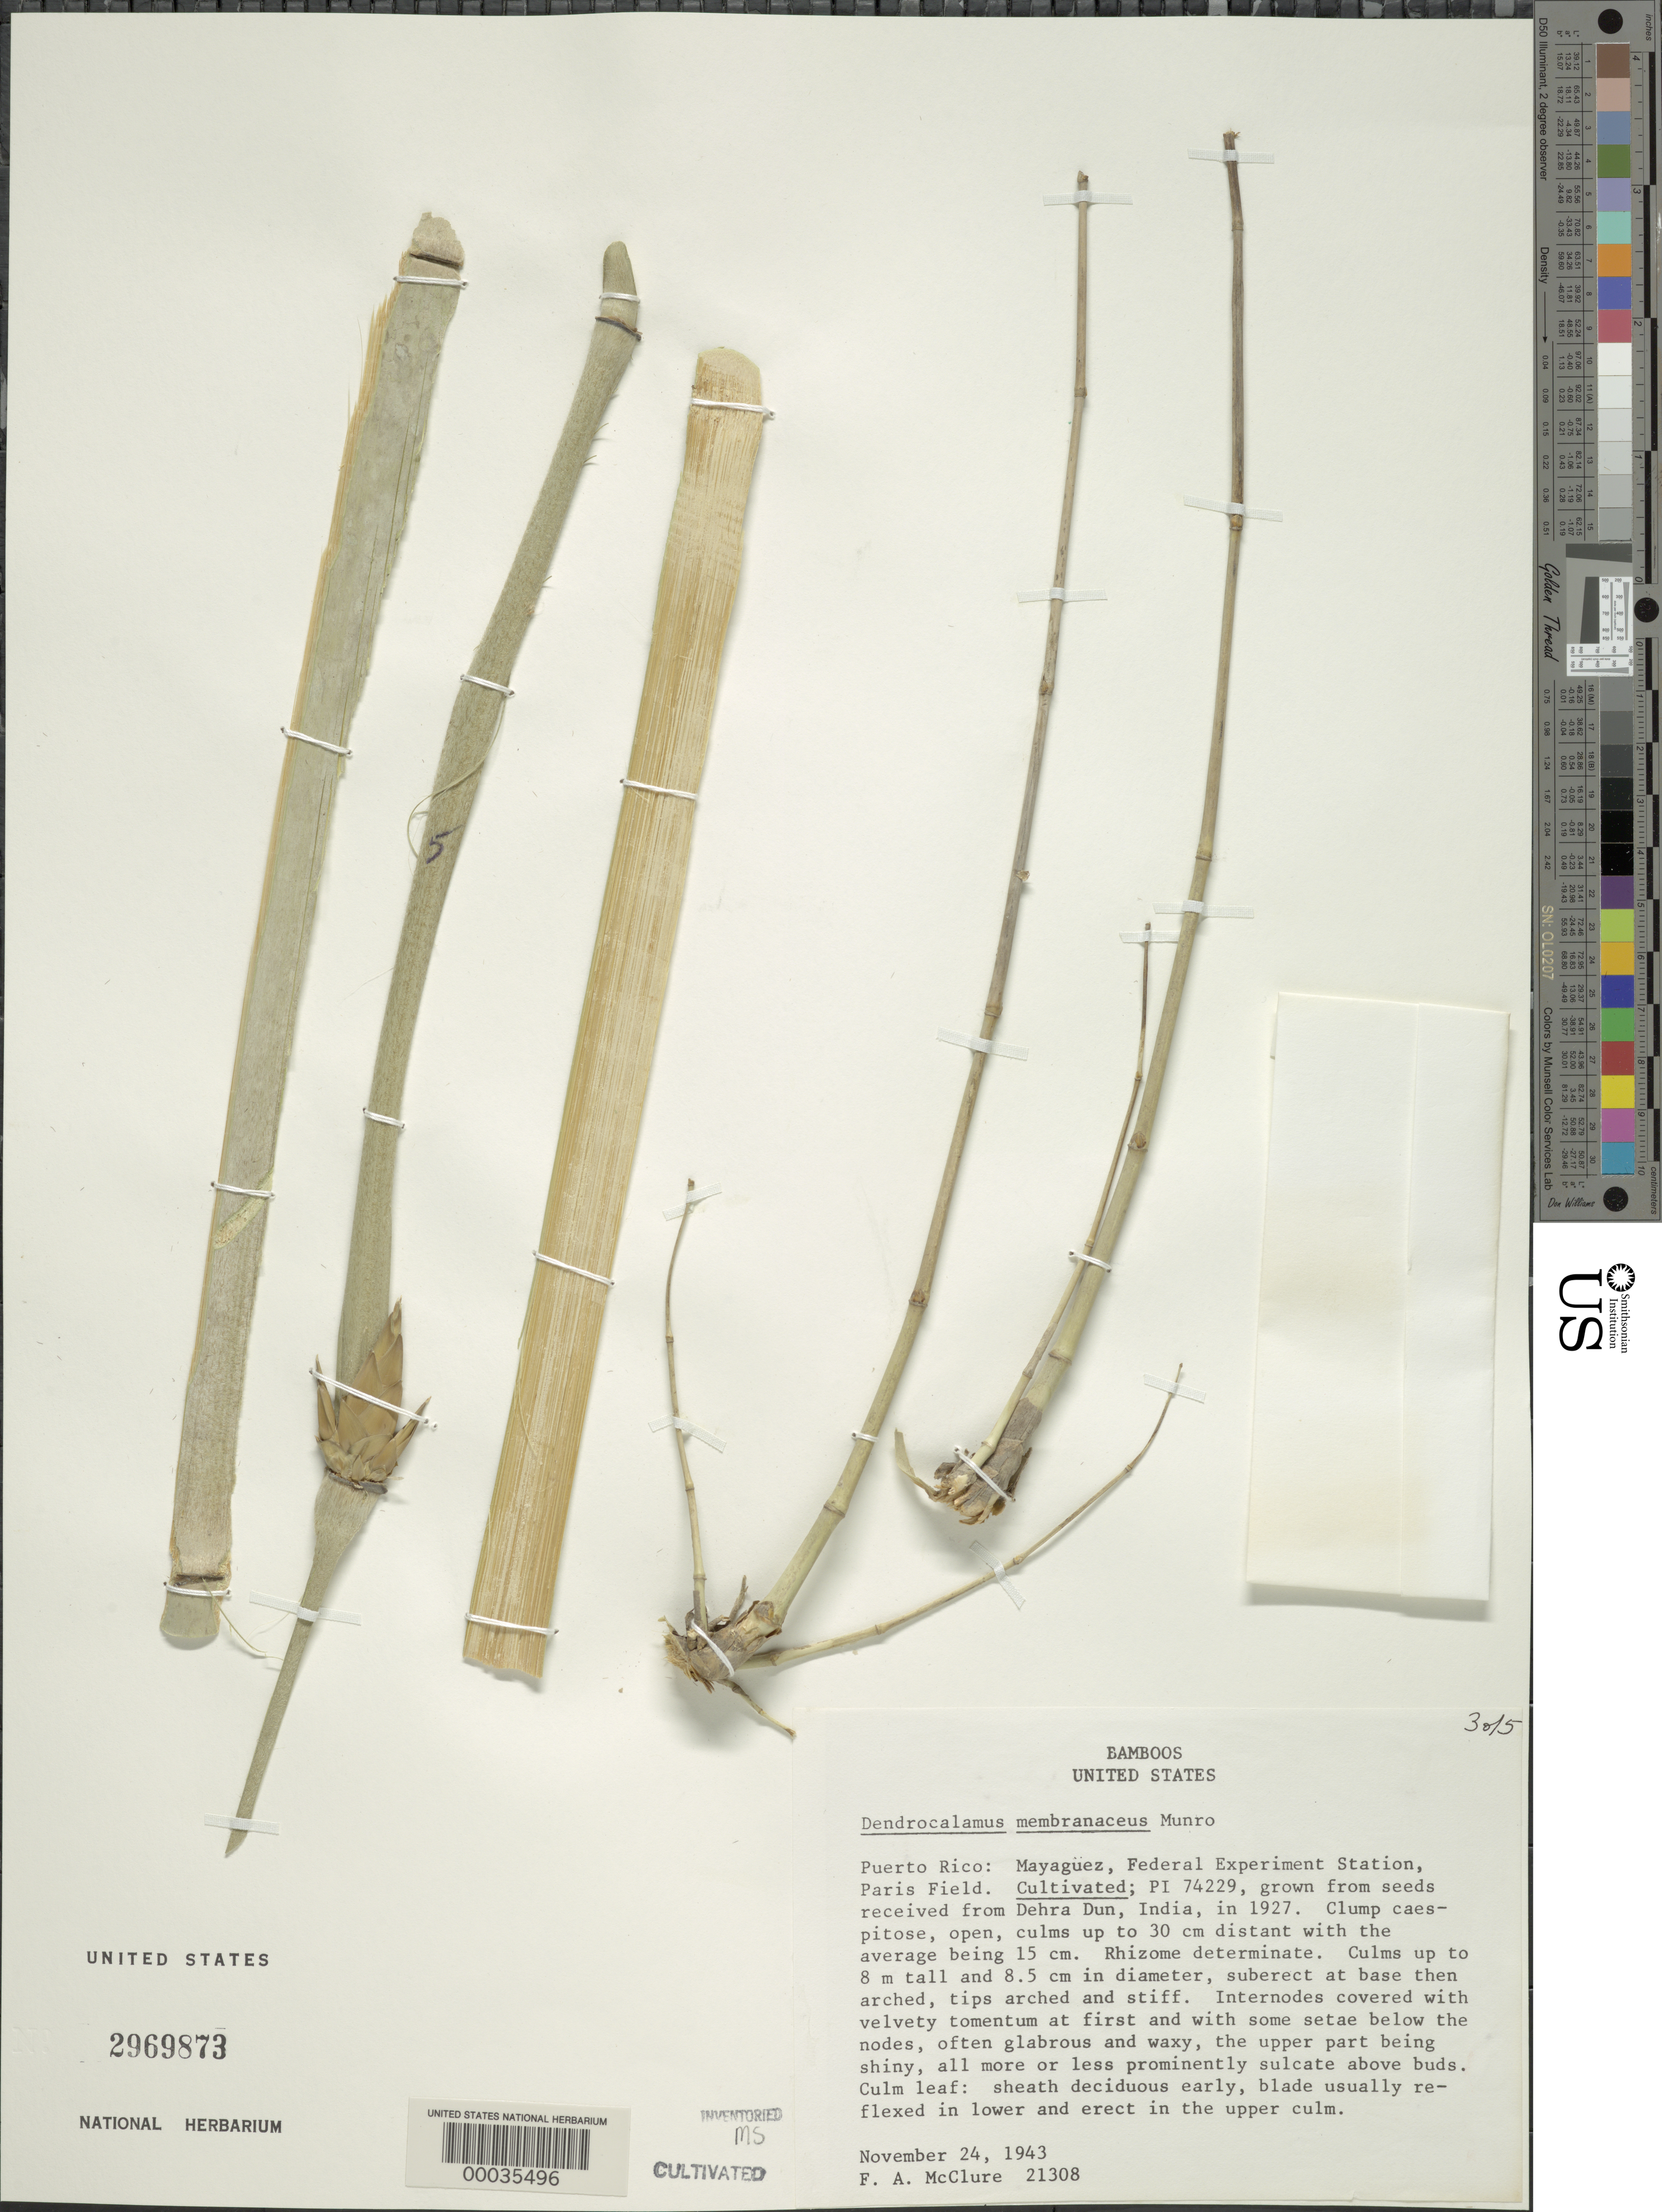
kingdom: Plantae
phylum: Tracheophyta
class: Liliopsida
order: Poales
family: Poaceae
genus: Dendrocalamus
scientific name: Dendrocalamus membranaceus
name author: Munro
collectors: F. A. McClure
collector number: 21308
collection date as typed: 24 Nov 1943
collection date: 1943-11-24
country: Puerto Rico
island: Greater Antilles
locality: Federal experimental station, paris field, mayaguez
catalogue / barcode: US 2969873